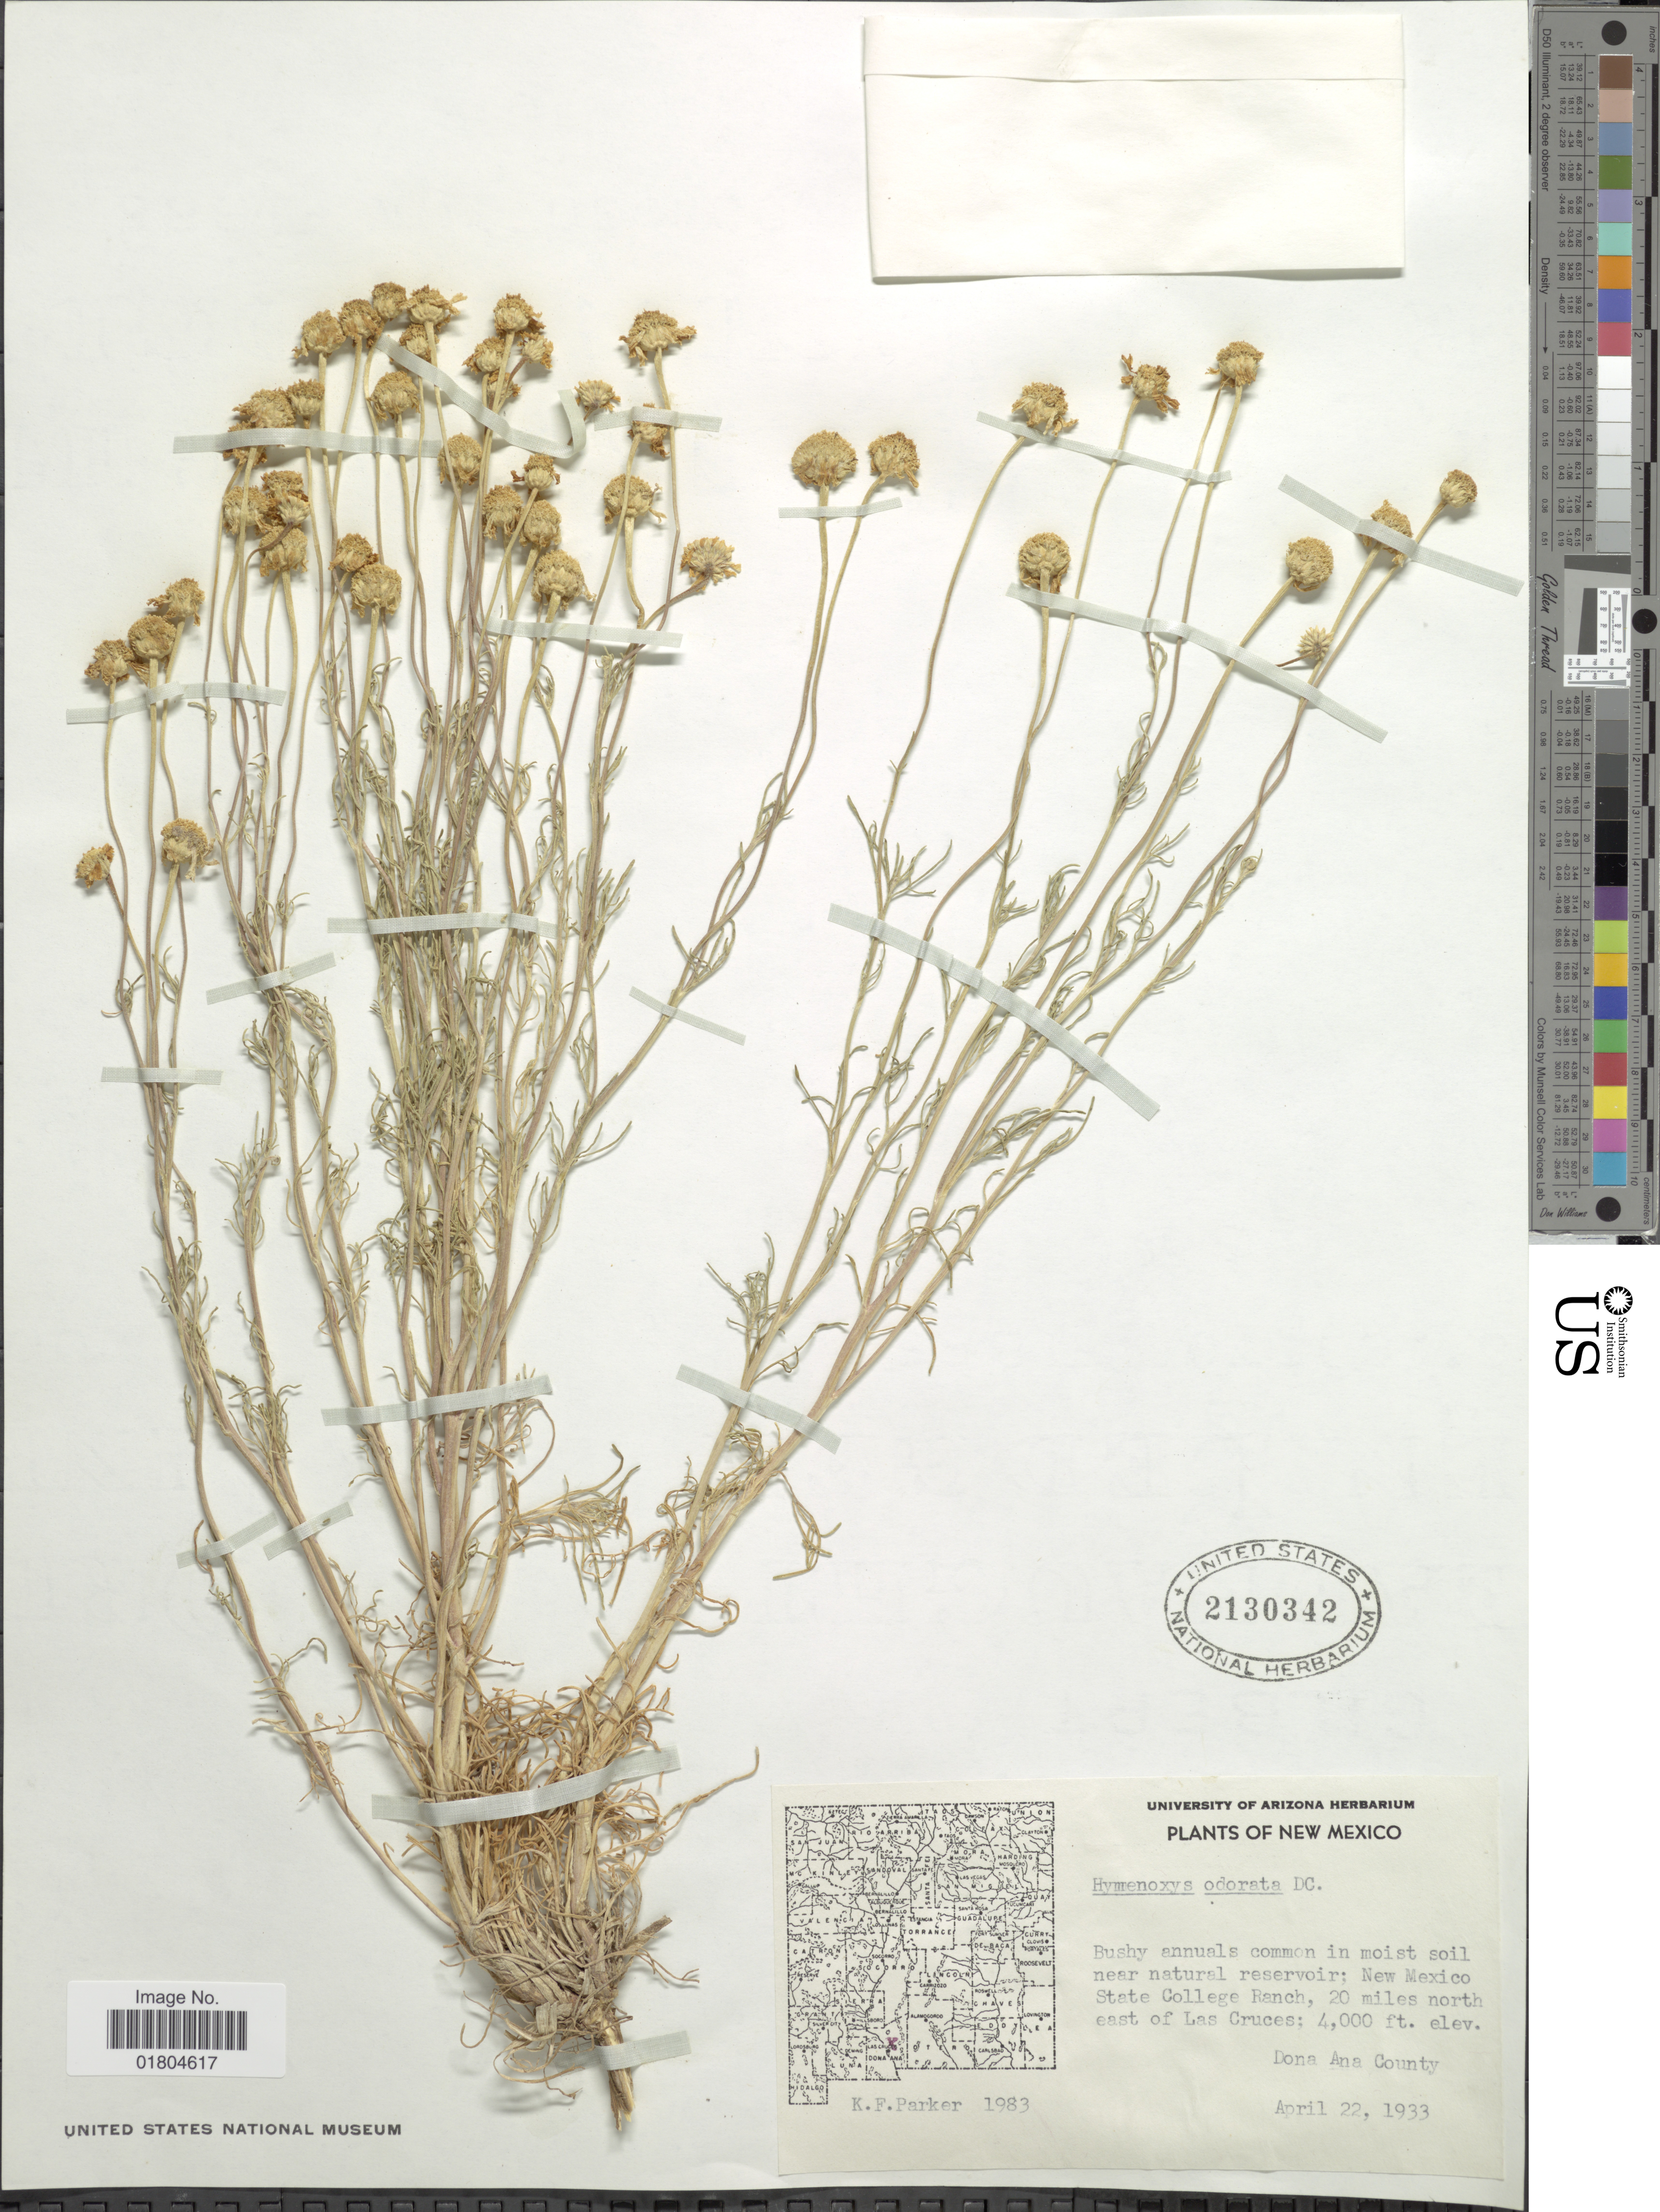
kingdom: Plantae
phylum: Tracheophyta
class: Magnoliopsida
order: Asterales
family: Asteraceae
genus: Hymenoxys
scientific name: Hymenoxys odorata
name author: DC.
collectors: K. F. Parker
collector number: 1983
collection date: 1933-04-22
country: United States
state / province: New Mexico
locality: New Mexico State College Ranch, 20 miles north east of Las Cruces. Dona Ana County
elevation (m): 1219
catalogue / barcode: US 2130342